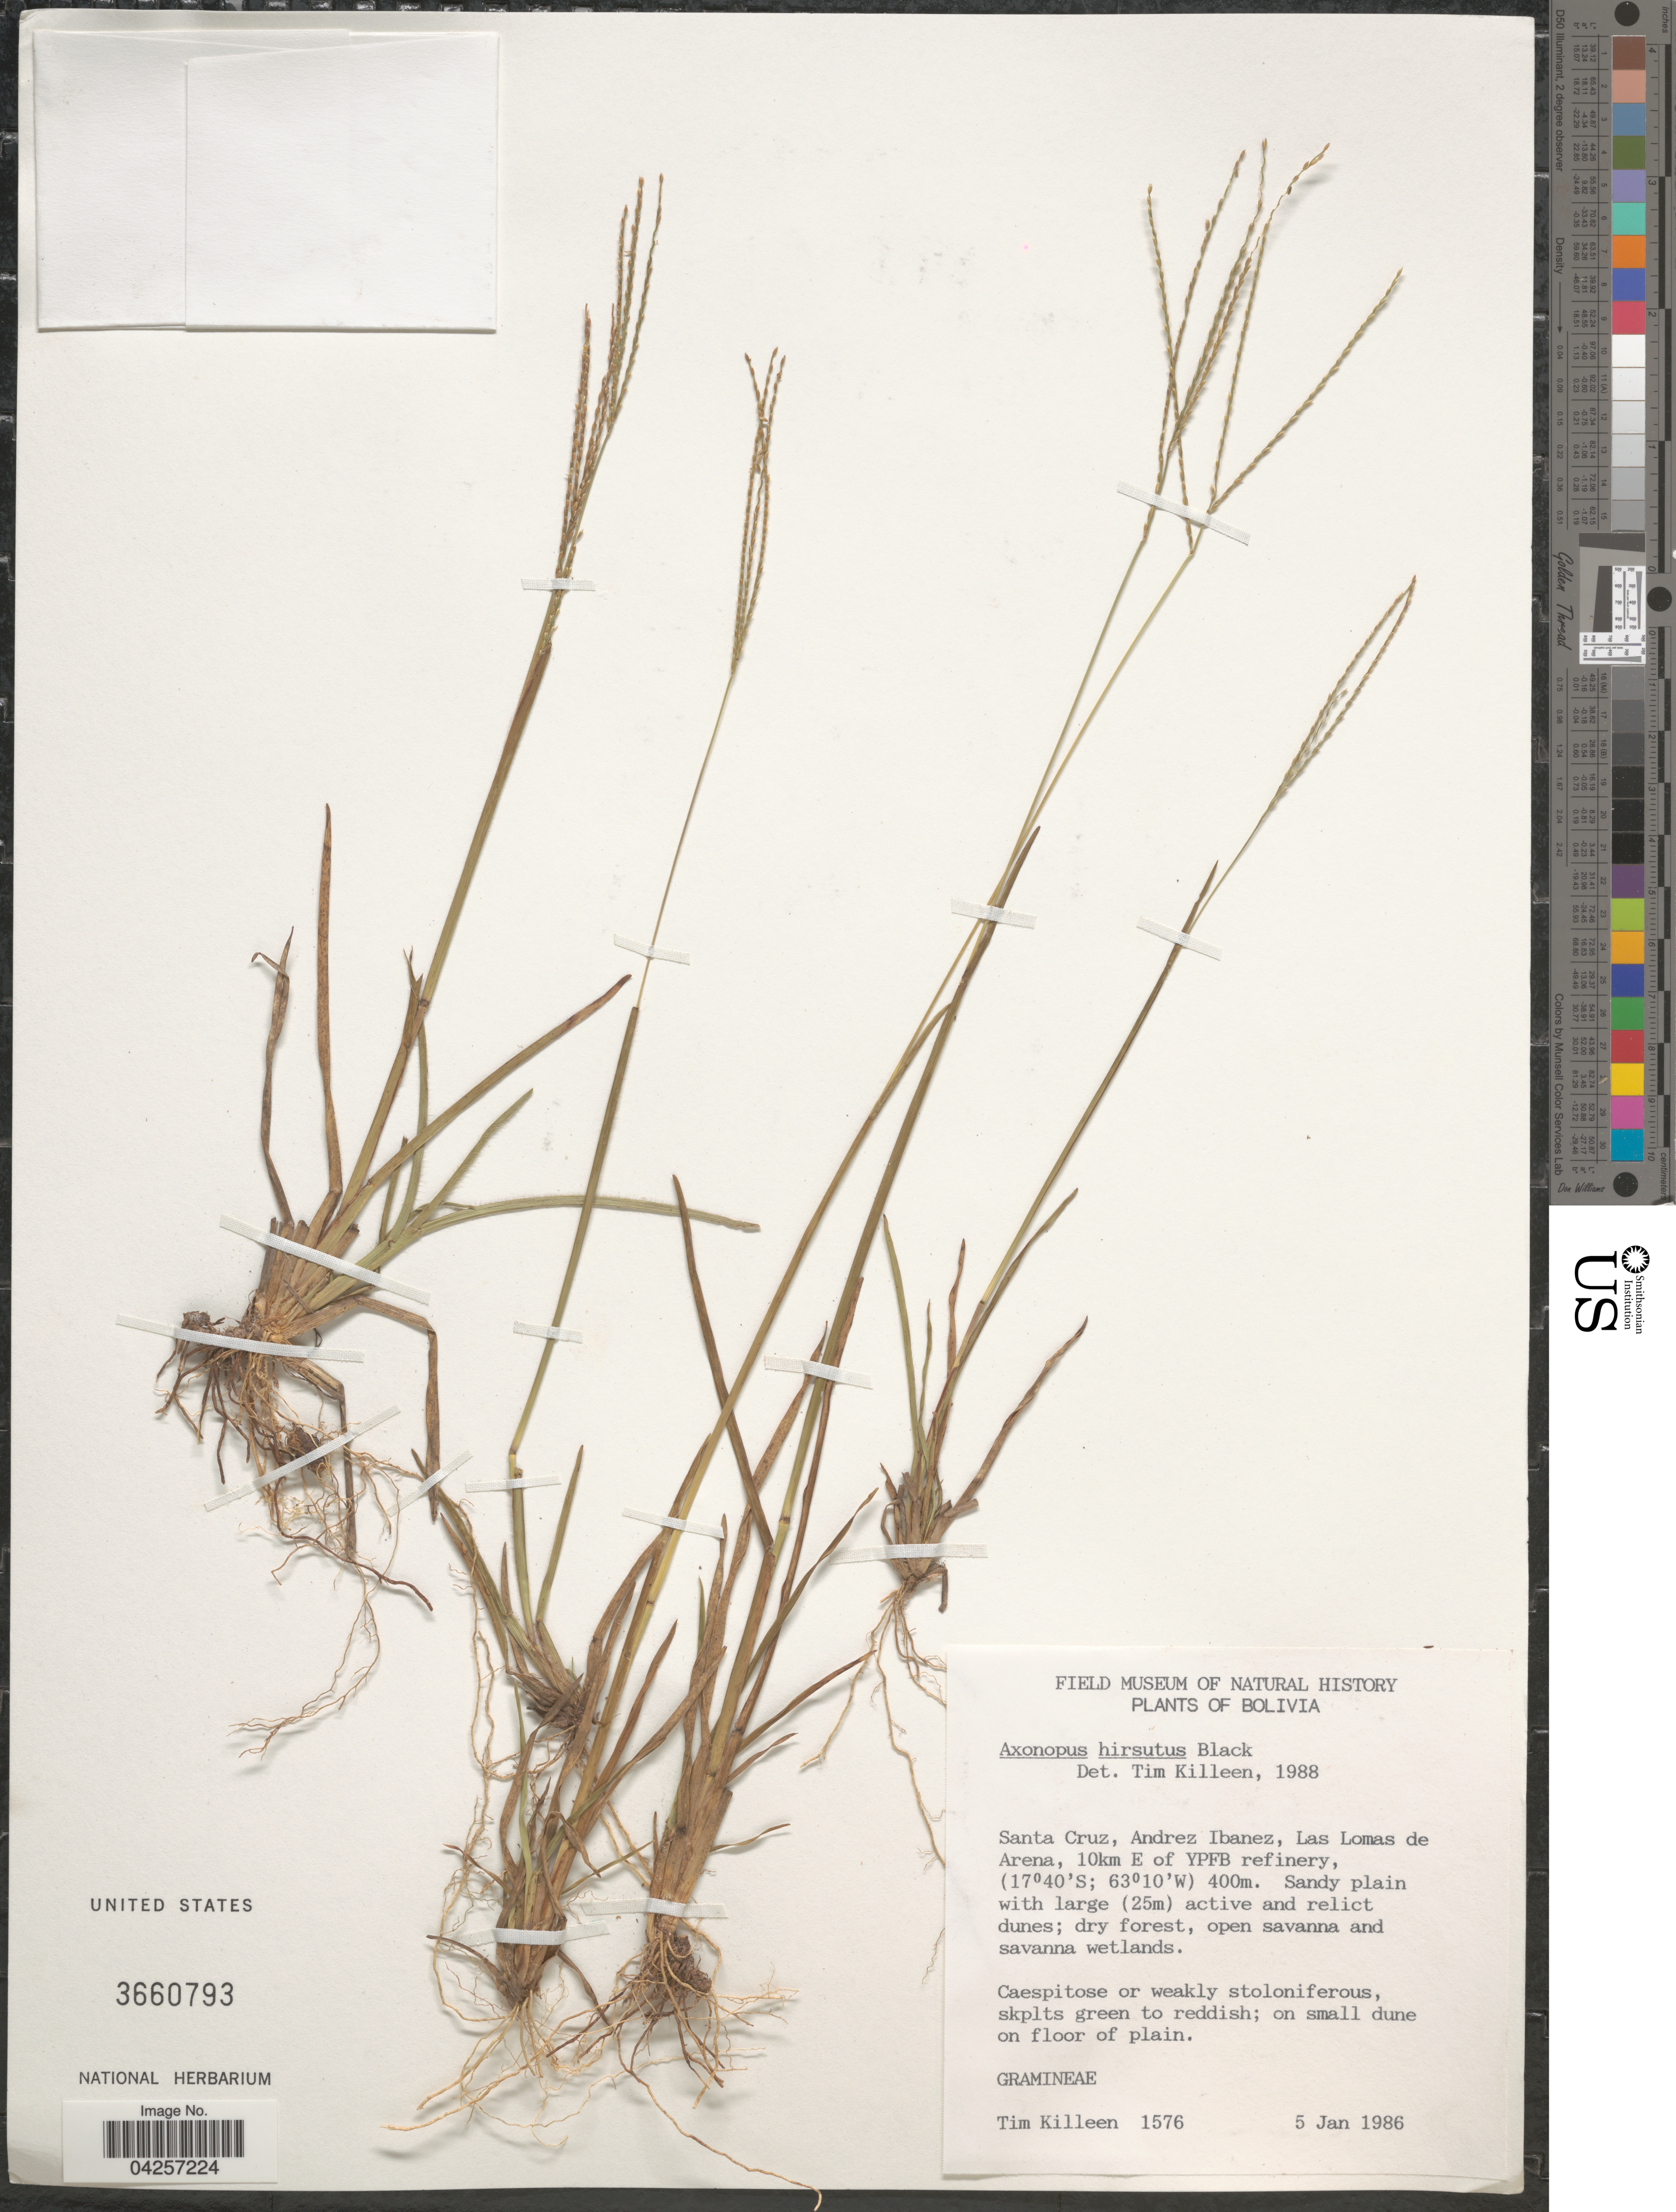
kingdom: Plantae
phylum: Tracheophyta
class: Liliopsida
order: Poales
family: Poaceae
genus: Axonopus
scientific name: Axonopus hirsutus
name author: G.A. Black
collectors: T. J. Killeen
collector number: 1576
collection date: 1986-01-05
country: Bolivia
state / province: Santa Cruz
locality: Andres Ibanez, Las Lomas de Arena, 10km E of YPFB refinery.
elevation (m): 400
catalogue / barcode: US 3660793